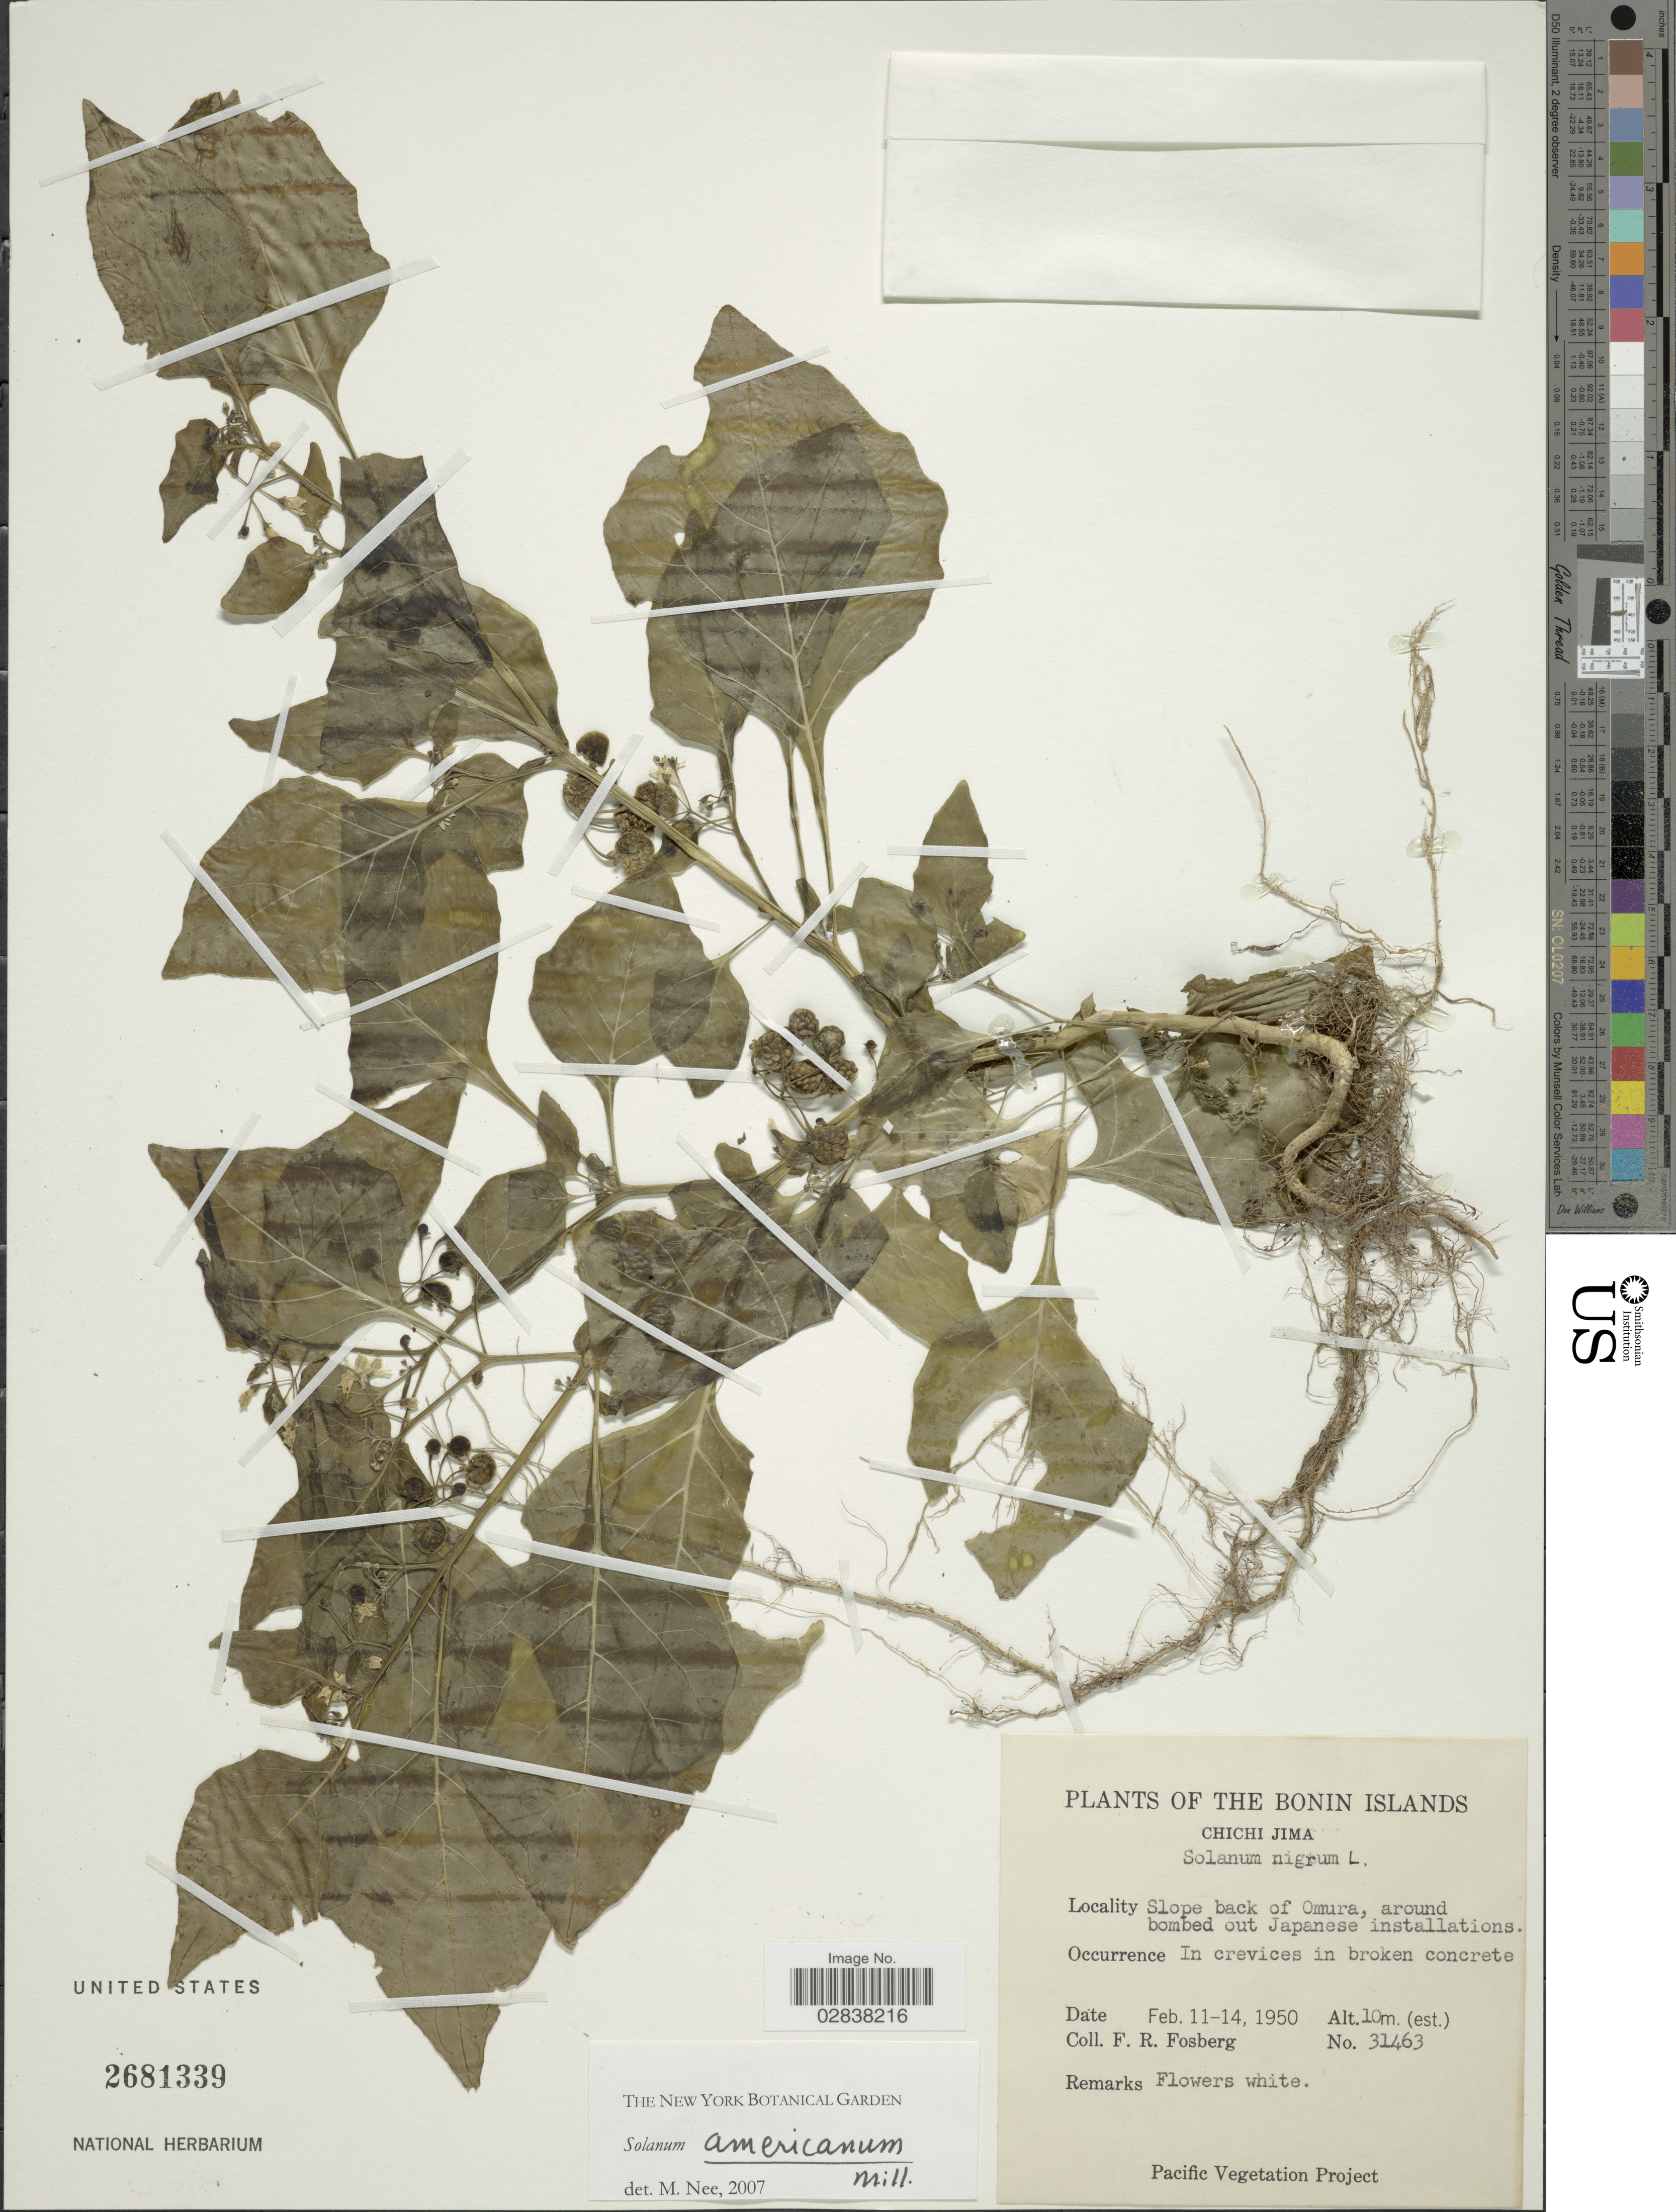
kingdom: Plantae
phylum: Tracheophyta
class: Magnoliopsida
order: Solanales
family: Solanaceae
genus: Solanum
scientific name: Solanum americanum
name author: Mill.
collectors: F. R. Fosberg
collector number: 31463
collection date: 1950-02-11/1950-02-14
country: Japan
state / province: Tokyo, Federal City of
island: Bonin Islands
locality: Bonin Islands, Chichi Jima, Slope back of Omura, around bombed out Japanese installations.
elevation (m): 10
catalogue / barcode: US 2681339